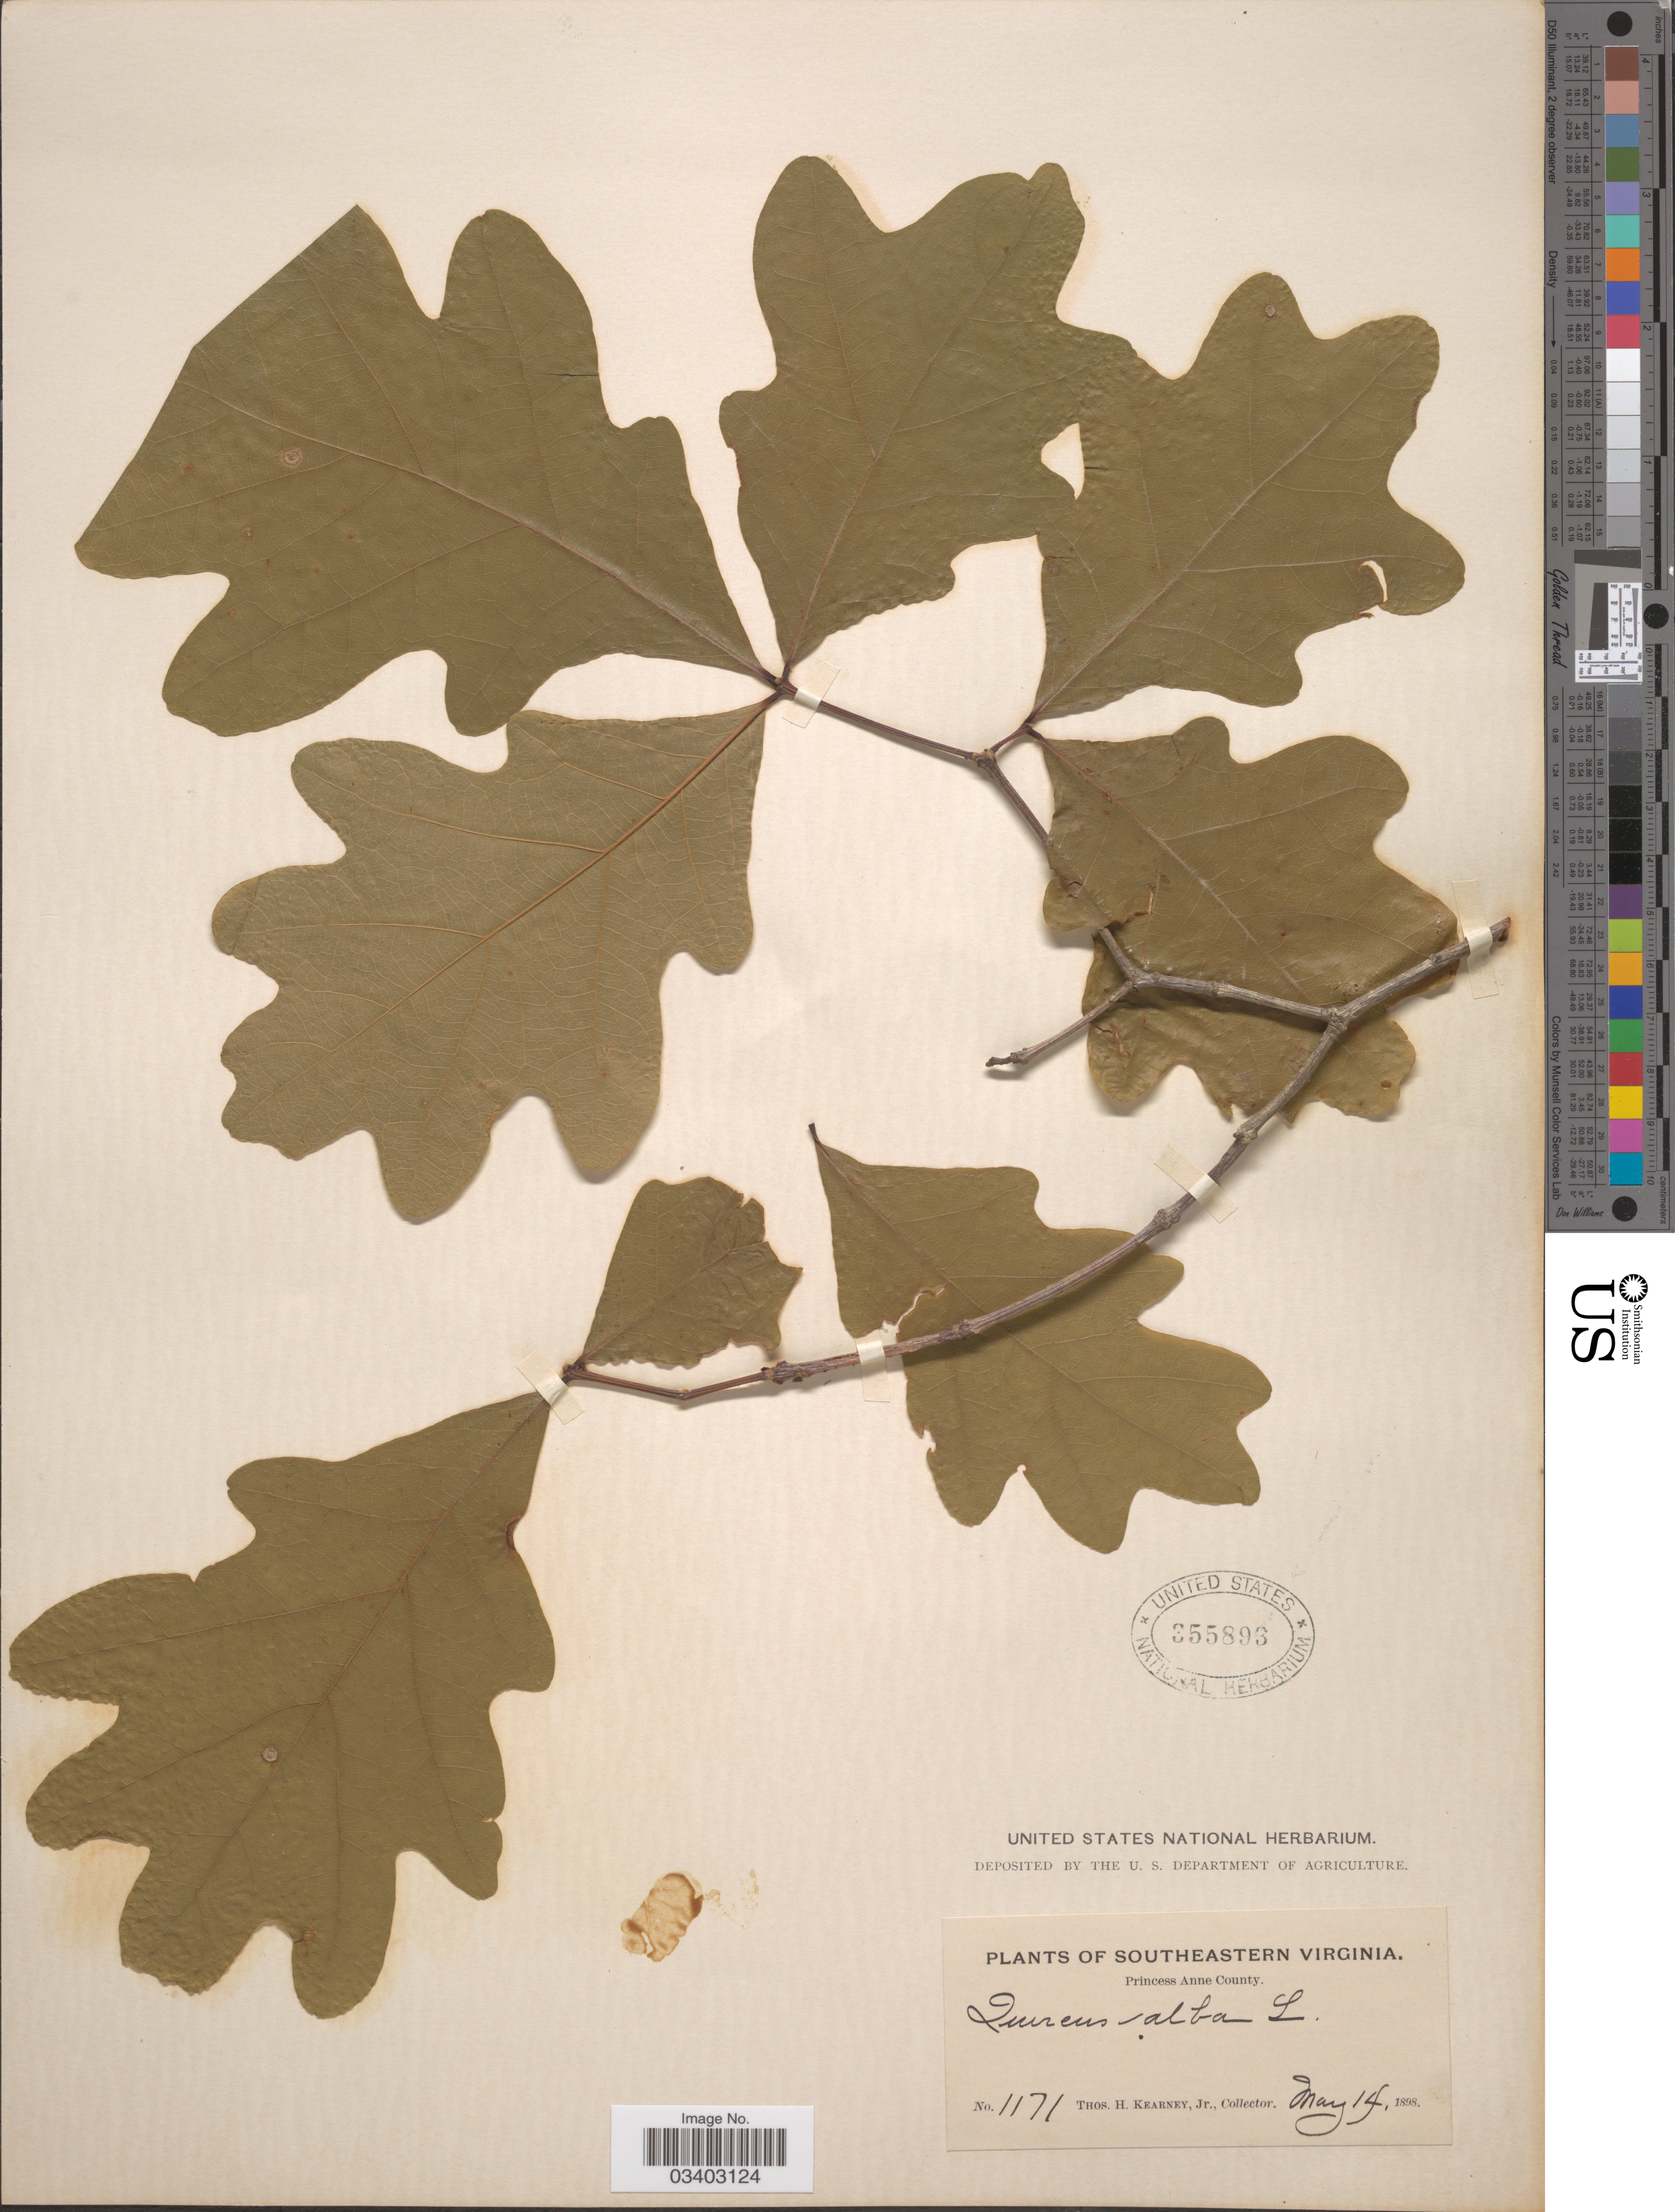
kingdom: Plantae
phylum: Tracheophyta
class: Magnoliopsida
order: Fagales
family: Fagaceae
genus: Quercus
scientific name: Quercus alba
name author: L.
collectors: T. H. Kearney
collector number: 1171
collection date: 1898-05-14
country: United States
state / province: Virginia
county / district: City of Virginia Beach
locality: Southeastern Virginia. Princess Anne County.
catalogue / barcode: US 355893